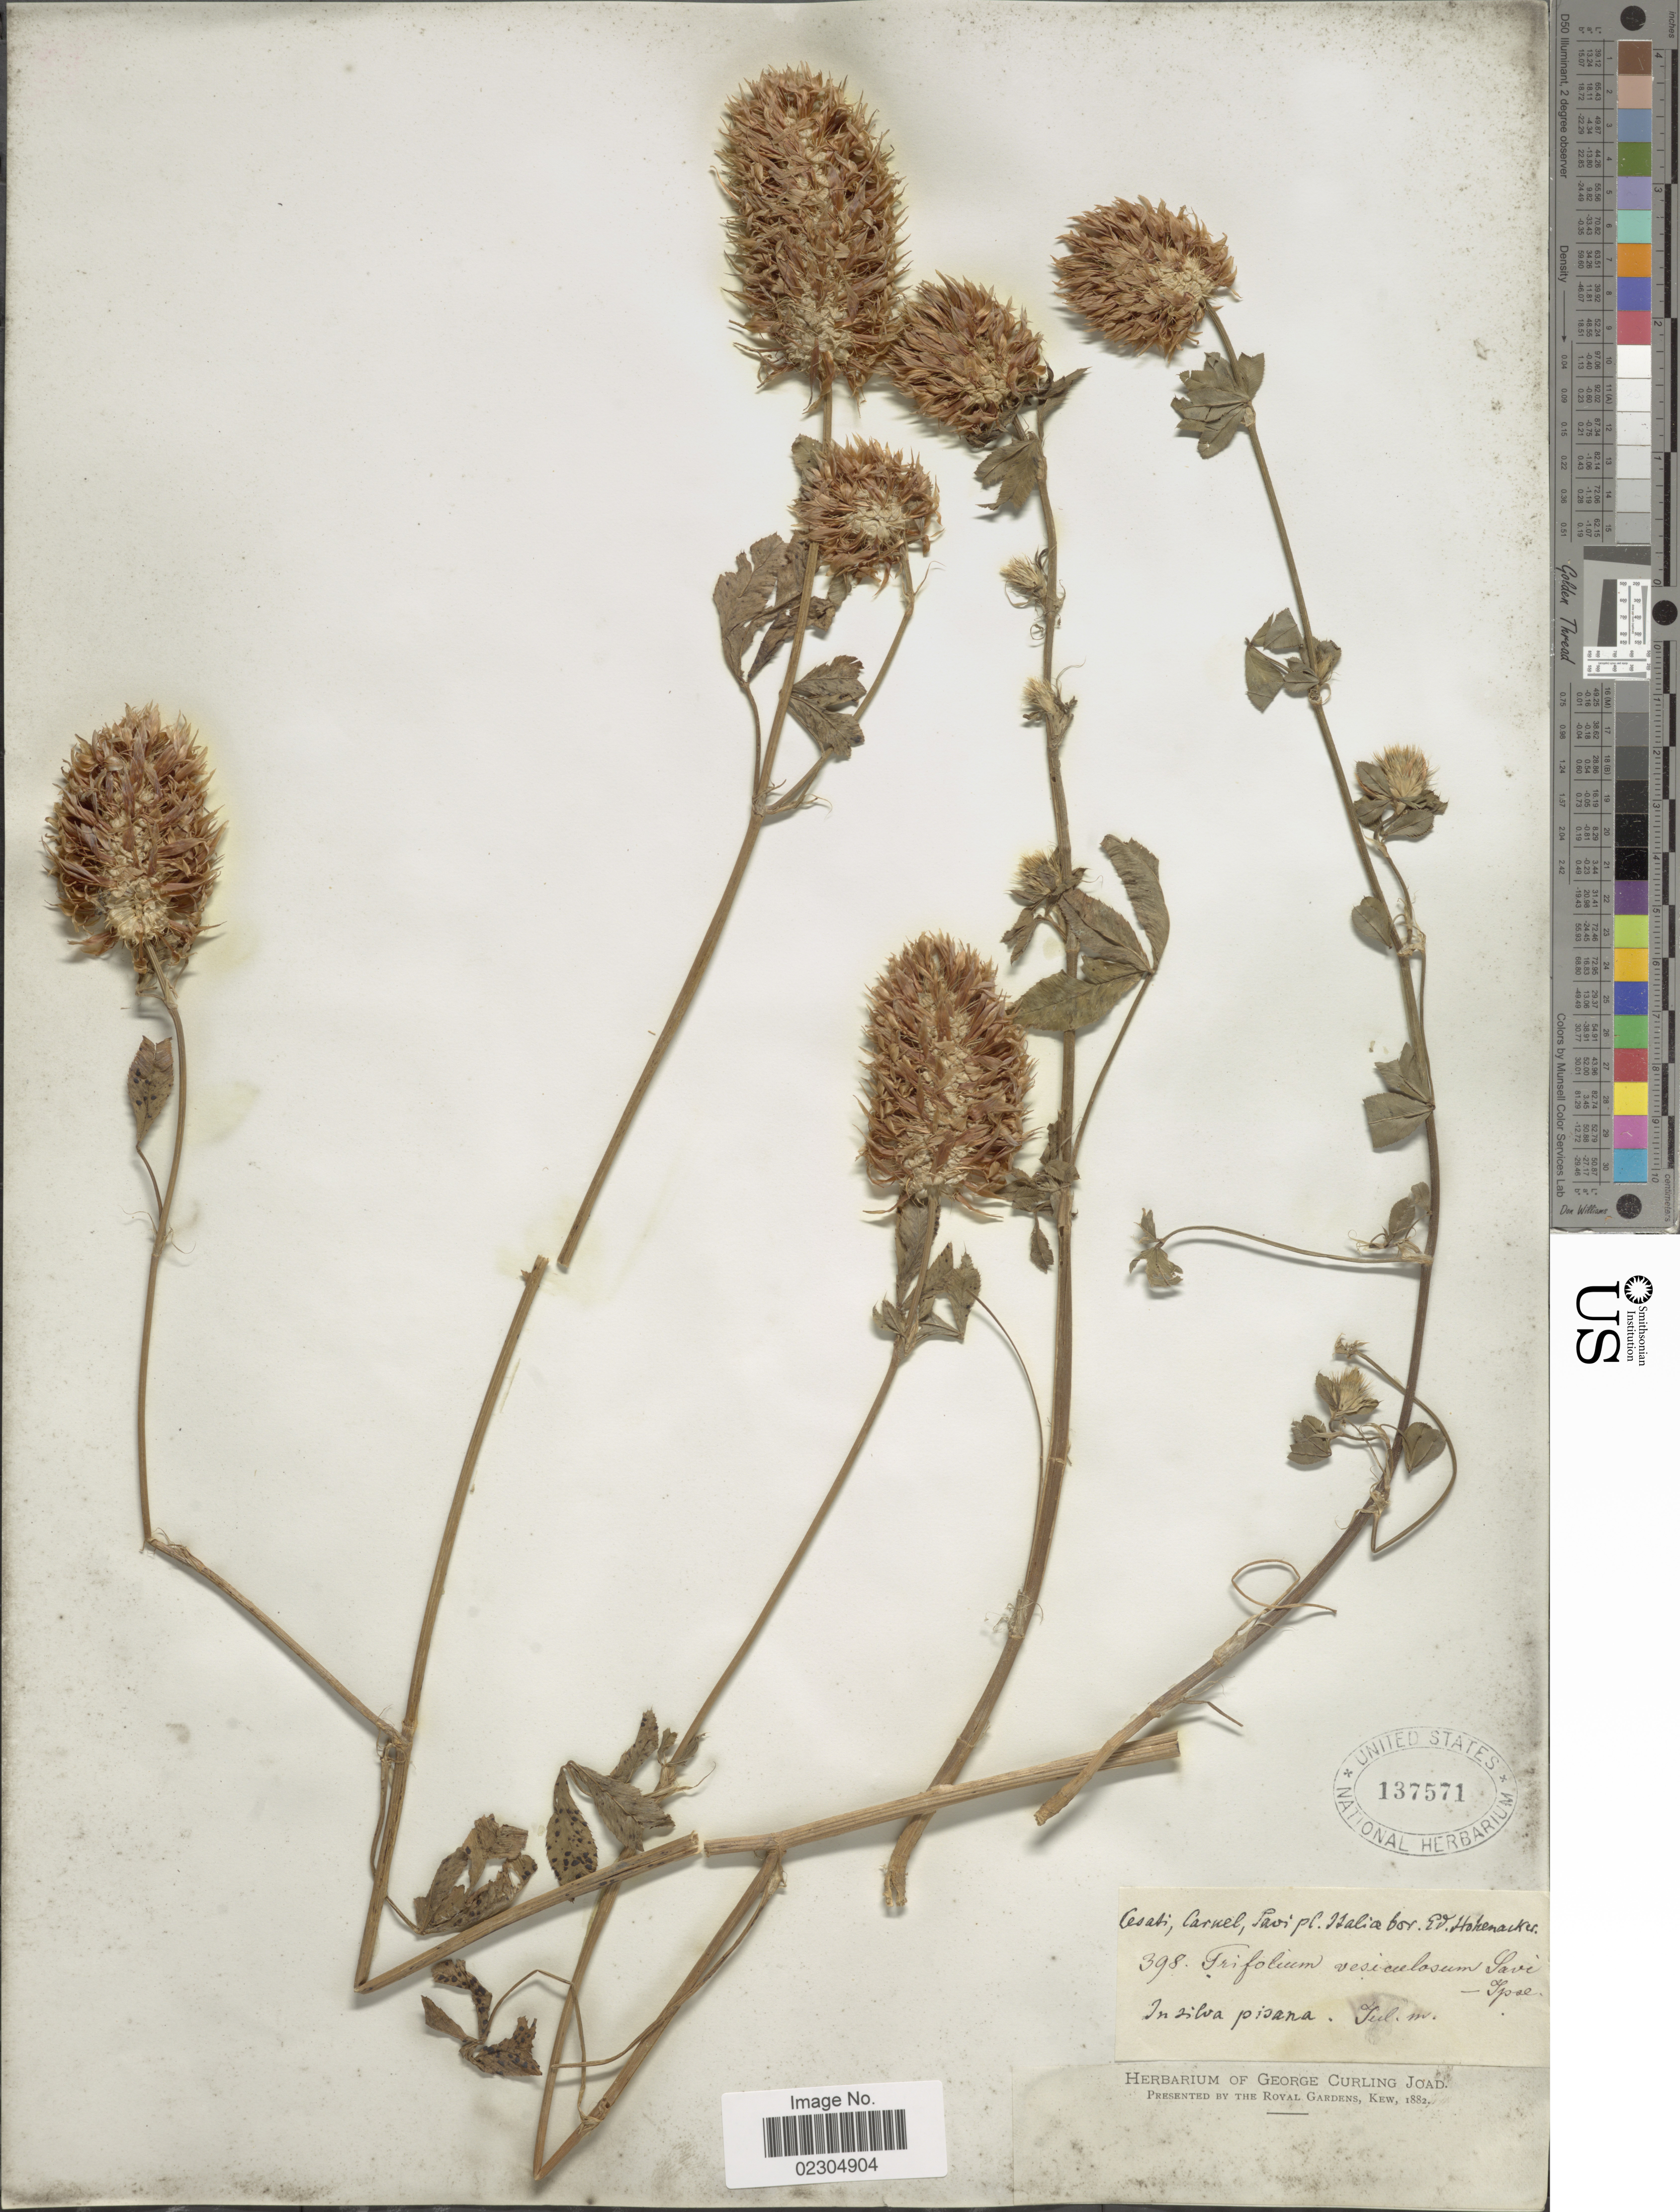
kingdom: Plantae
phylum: Tracheophyta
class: Magnoliopsida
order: Fabales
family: Fabaceae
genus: Trifolium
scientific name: Trifolium vesiculosum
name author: Savi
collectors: ex herb. George Curling Joad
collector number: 398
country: Italy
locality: in silva pisana.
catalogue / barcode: US 137571